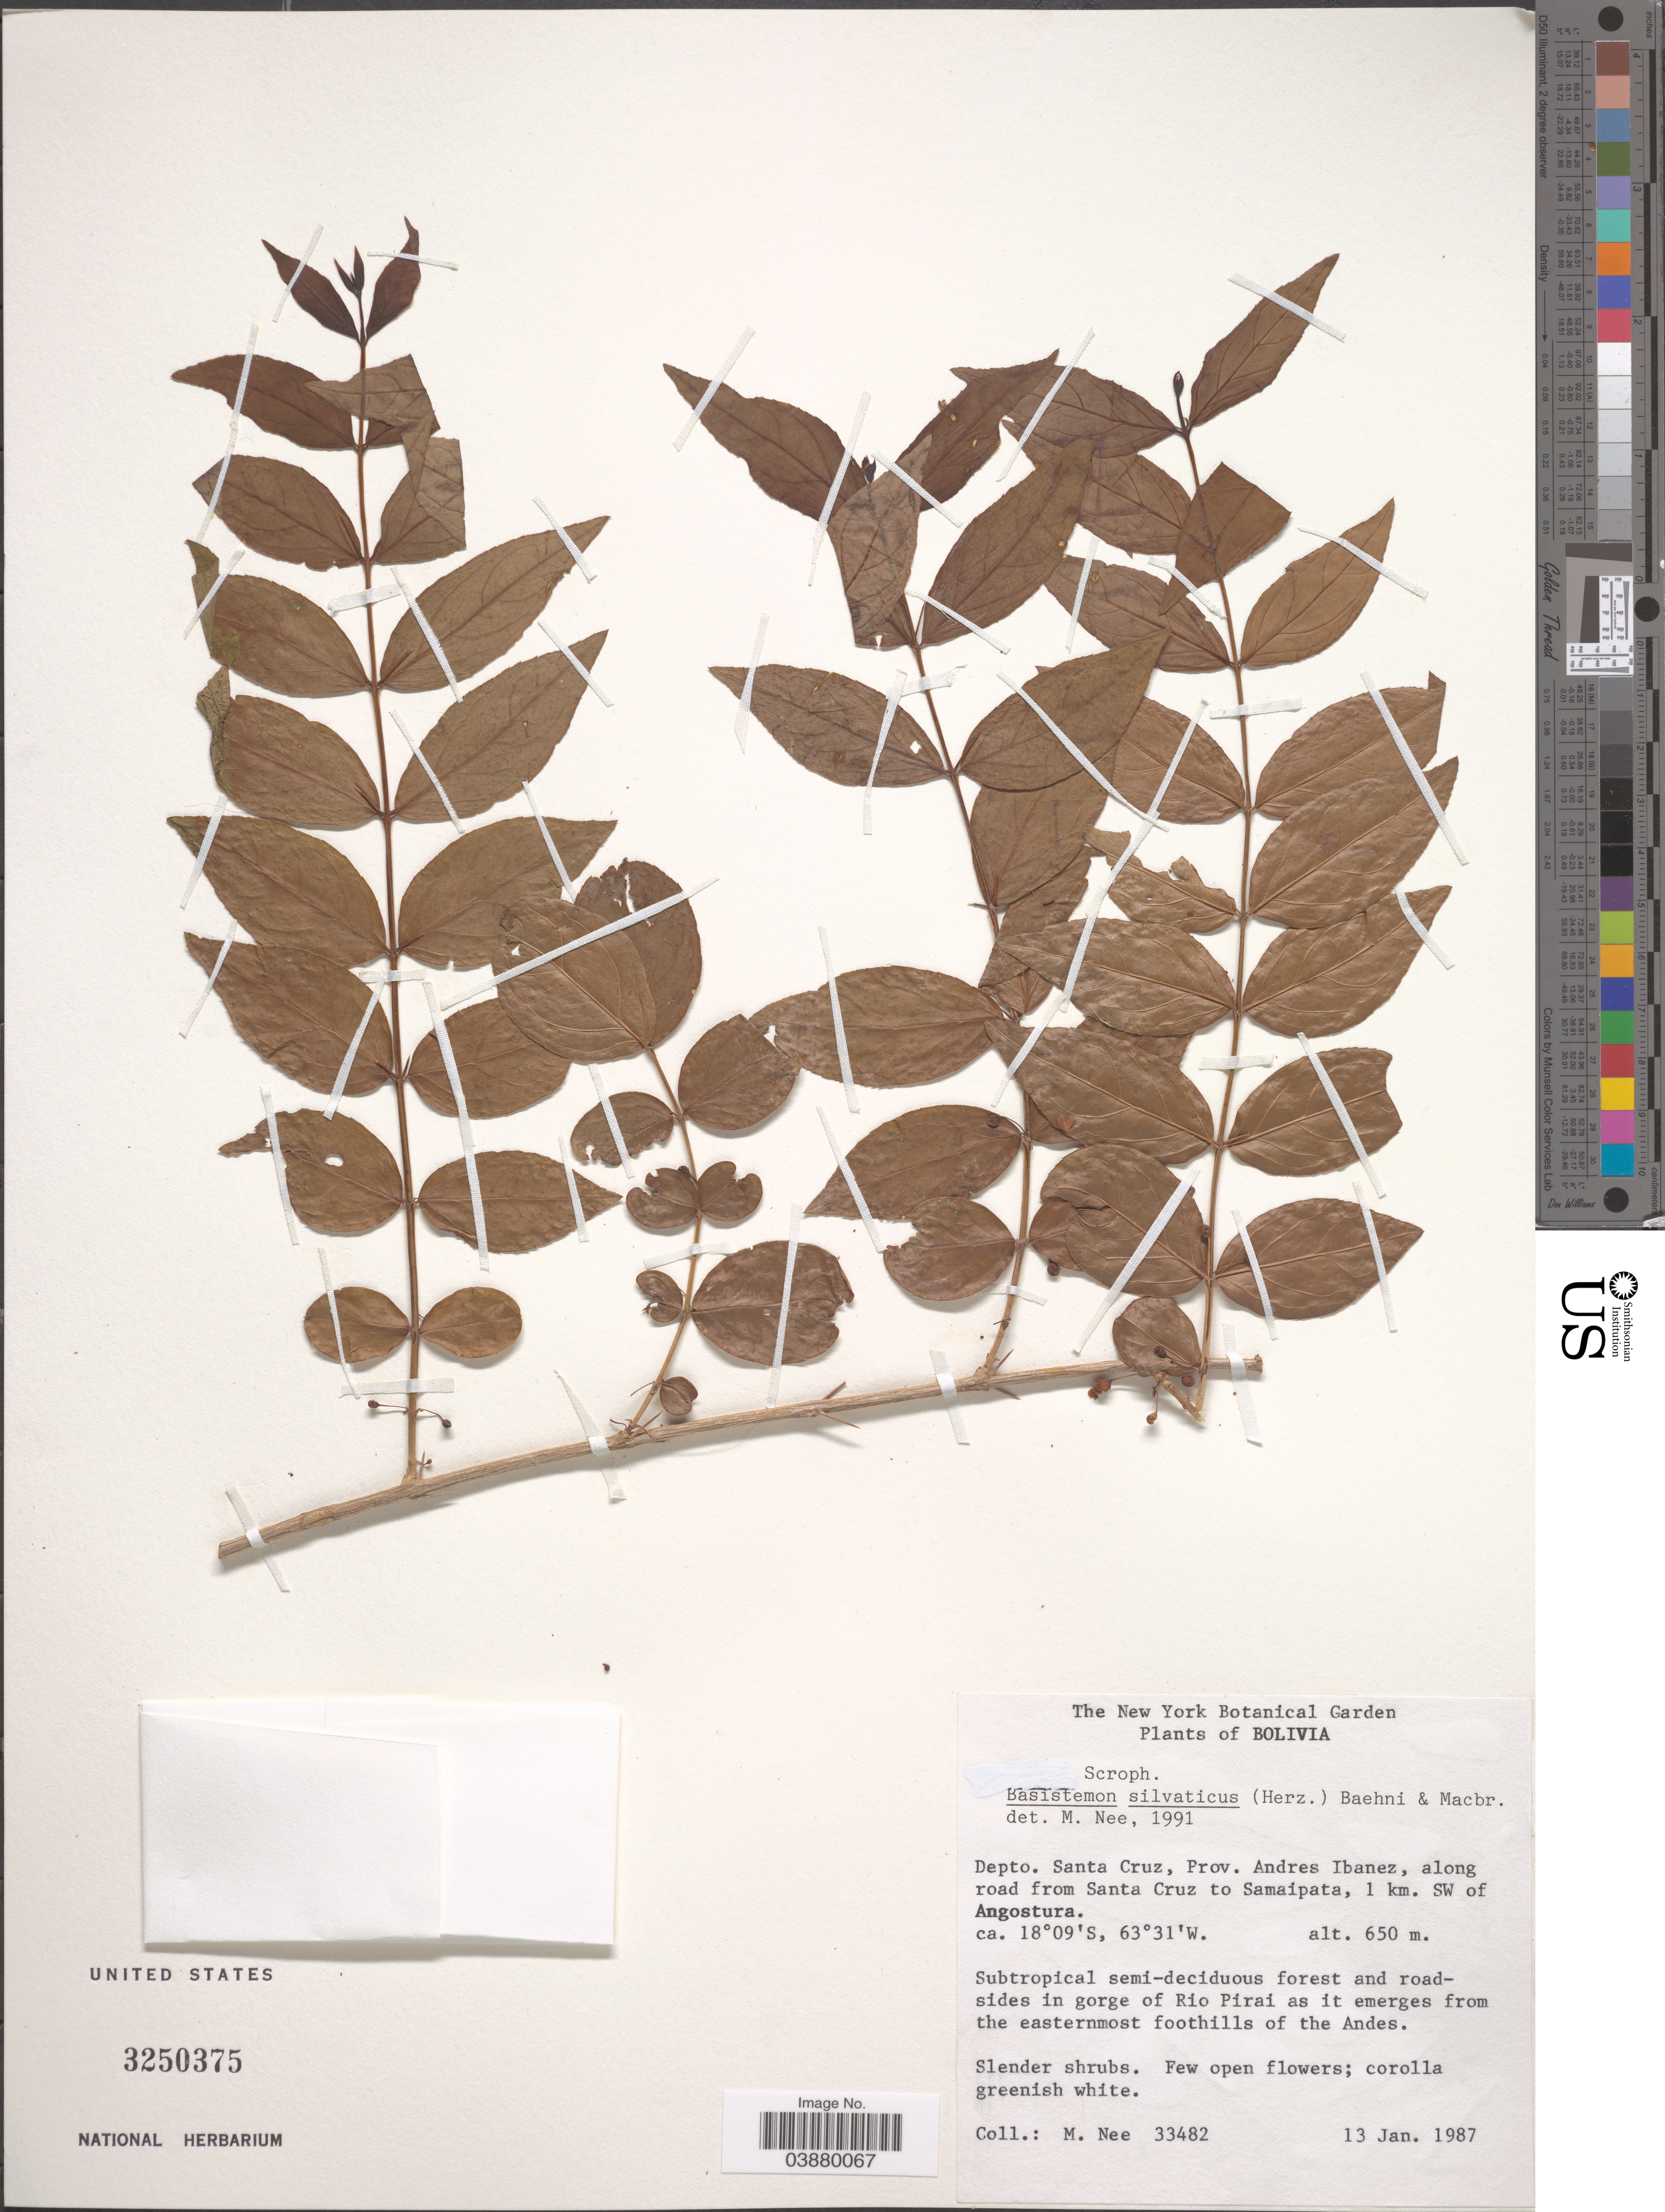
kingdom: Plantae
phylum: Tracheophyta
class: Magnoliopsida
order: Lamiales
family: Plantaginaceae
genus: Basistemon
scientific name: Basistemon silvaticum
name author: (Herzog) Baehni & J.F. Macbr.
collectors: M. Nee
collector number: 33482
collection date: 1987-01-13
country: Bolivia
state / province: Santa Cruz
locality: Depto. Santa Cruz, Prov. Andres Ibanez, along road from Santa Cruz to Samaipata, 1 km. SW of Angostura. In gorge of Rio Pirai as it emerges from the easternmost foothills of the Andes.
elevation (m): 650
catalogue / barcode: US 3250375